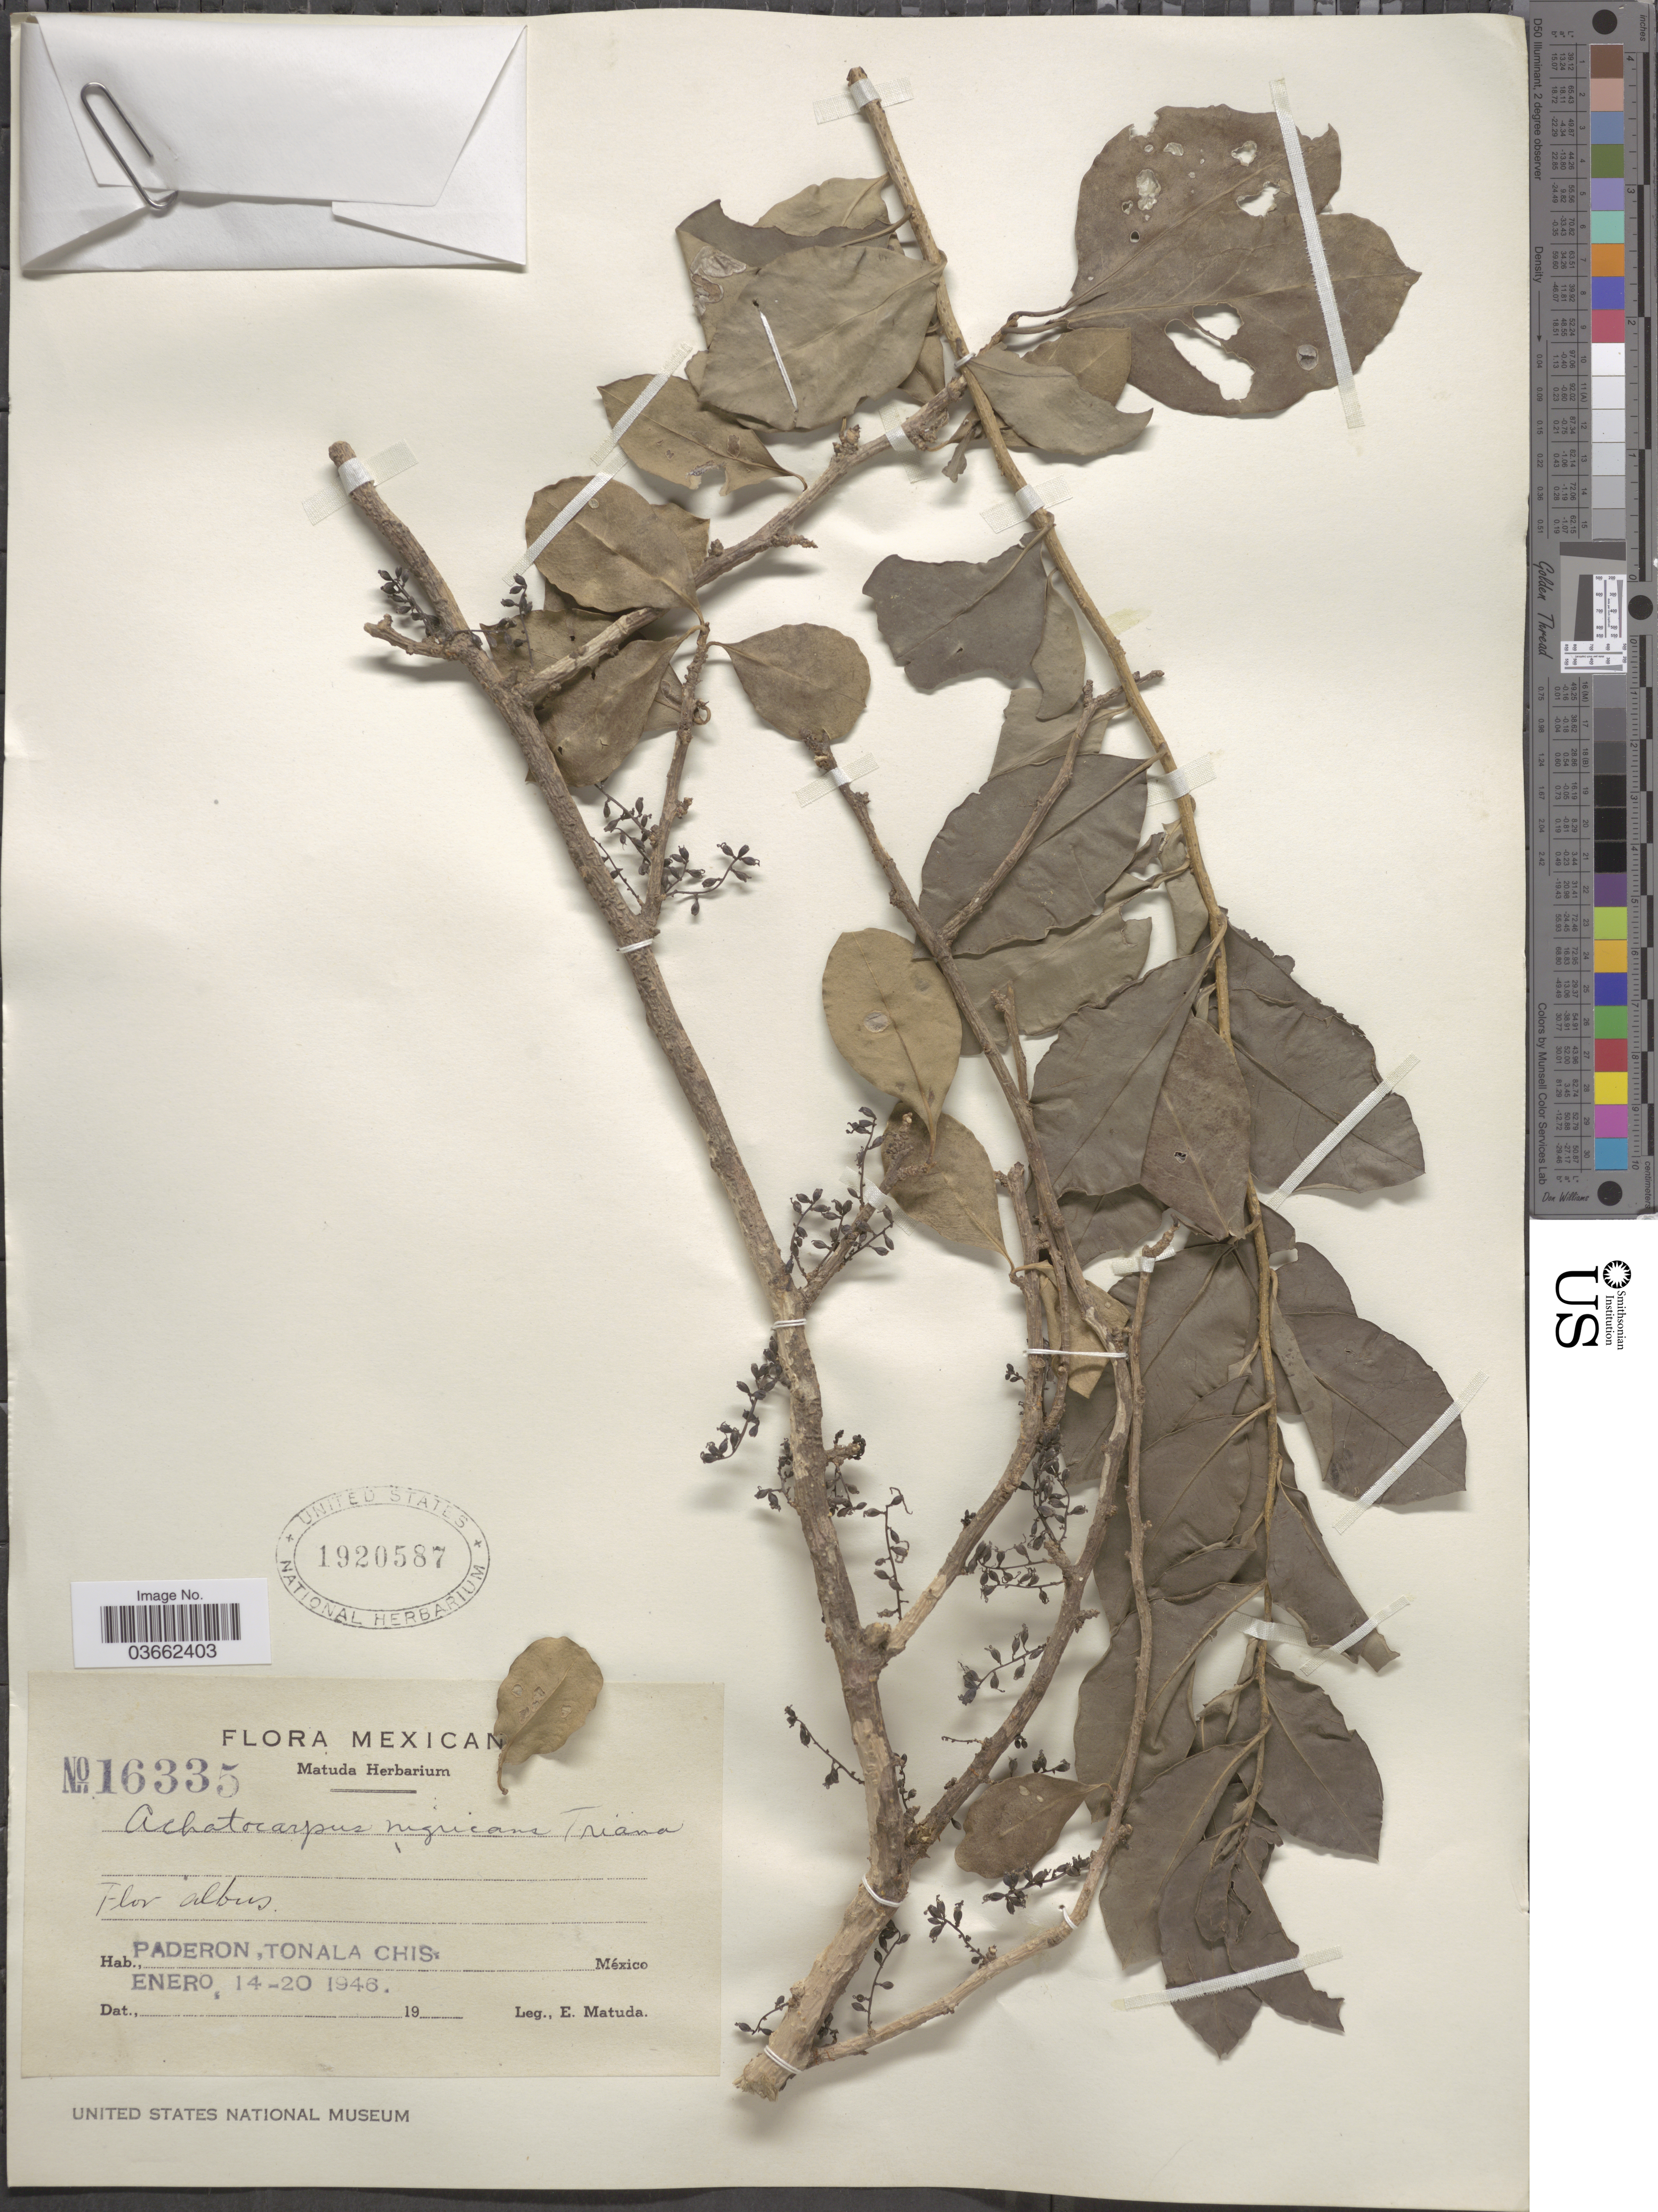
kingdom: Plantae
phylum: Tracheophyta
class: Magnoliopsida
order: Caryophyllales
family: Achatocarpaceae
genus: Achatocarpus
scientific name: Achatocarpus nigricans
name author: Triana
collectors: E. Matuda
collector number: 16335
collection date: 1946-01-14/1946-01-20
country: Mexico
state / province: Chiapas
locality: Paderon, Tonala.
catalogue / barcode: US 1920587